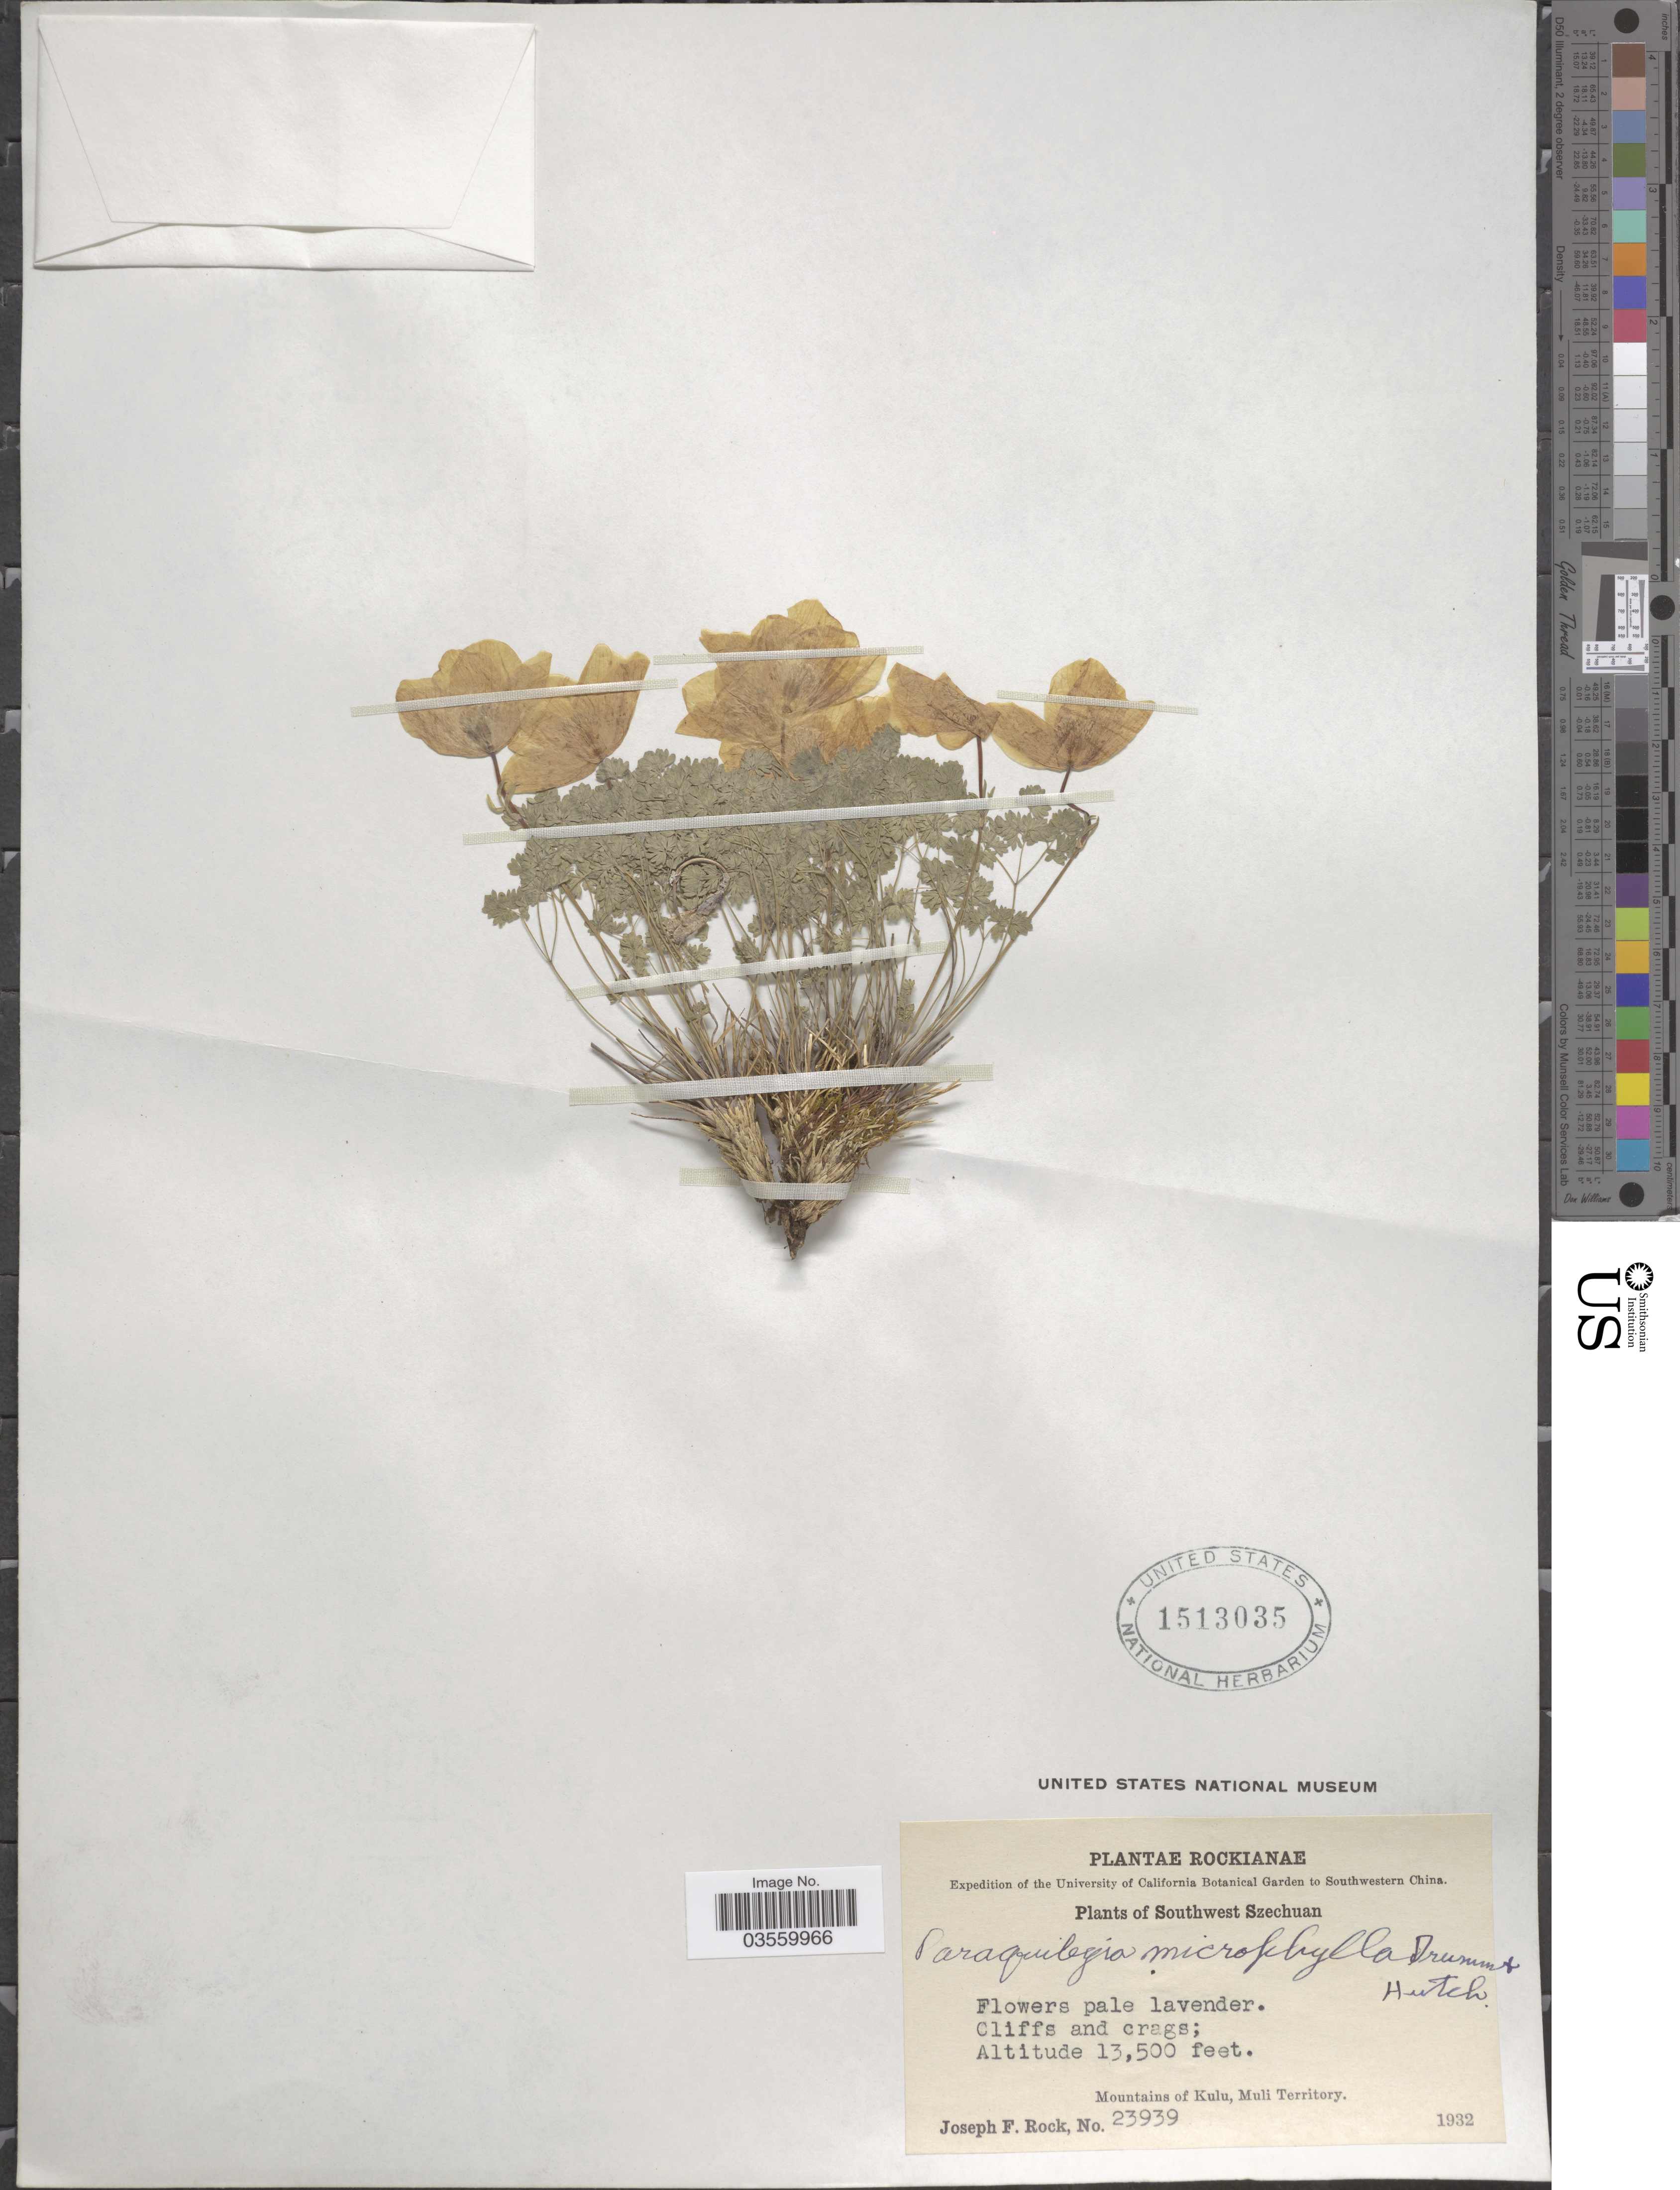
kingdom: Plantae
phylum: Tracheophyta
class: Magnoliopsida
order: Ranunculales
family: Ranunculaceae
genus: Paraquilegia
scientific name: Paraquilegia microphylla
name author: (Royle) J.R. Drumm. & Hutch.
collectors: J. F. Rock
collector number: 23939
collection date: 1932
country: China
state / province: Sichuan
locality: Southwestern China. Southwest Szechuan. Mountains of Kulu, Muli Territory.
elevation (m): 4115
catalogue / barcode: US 1513035